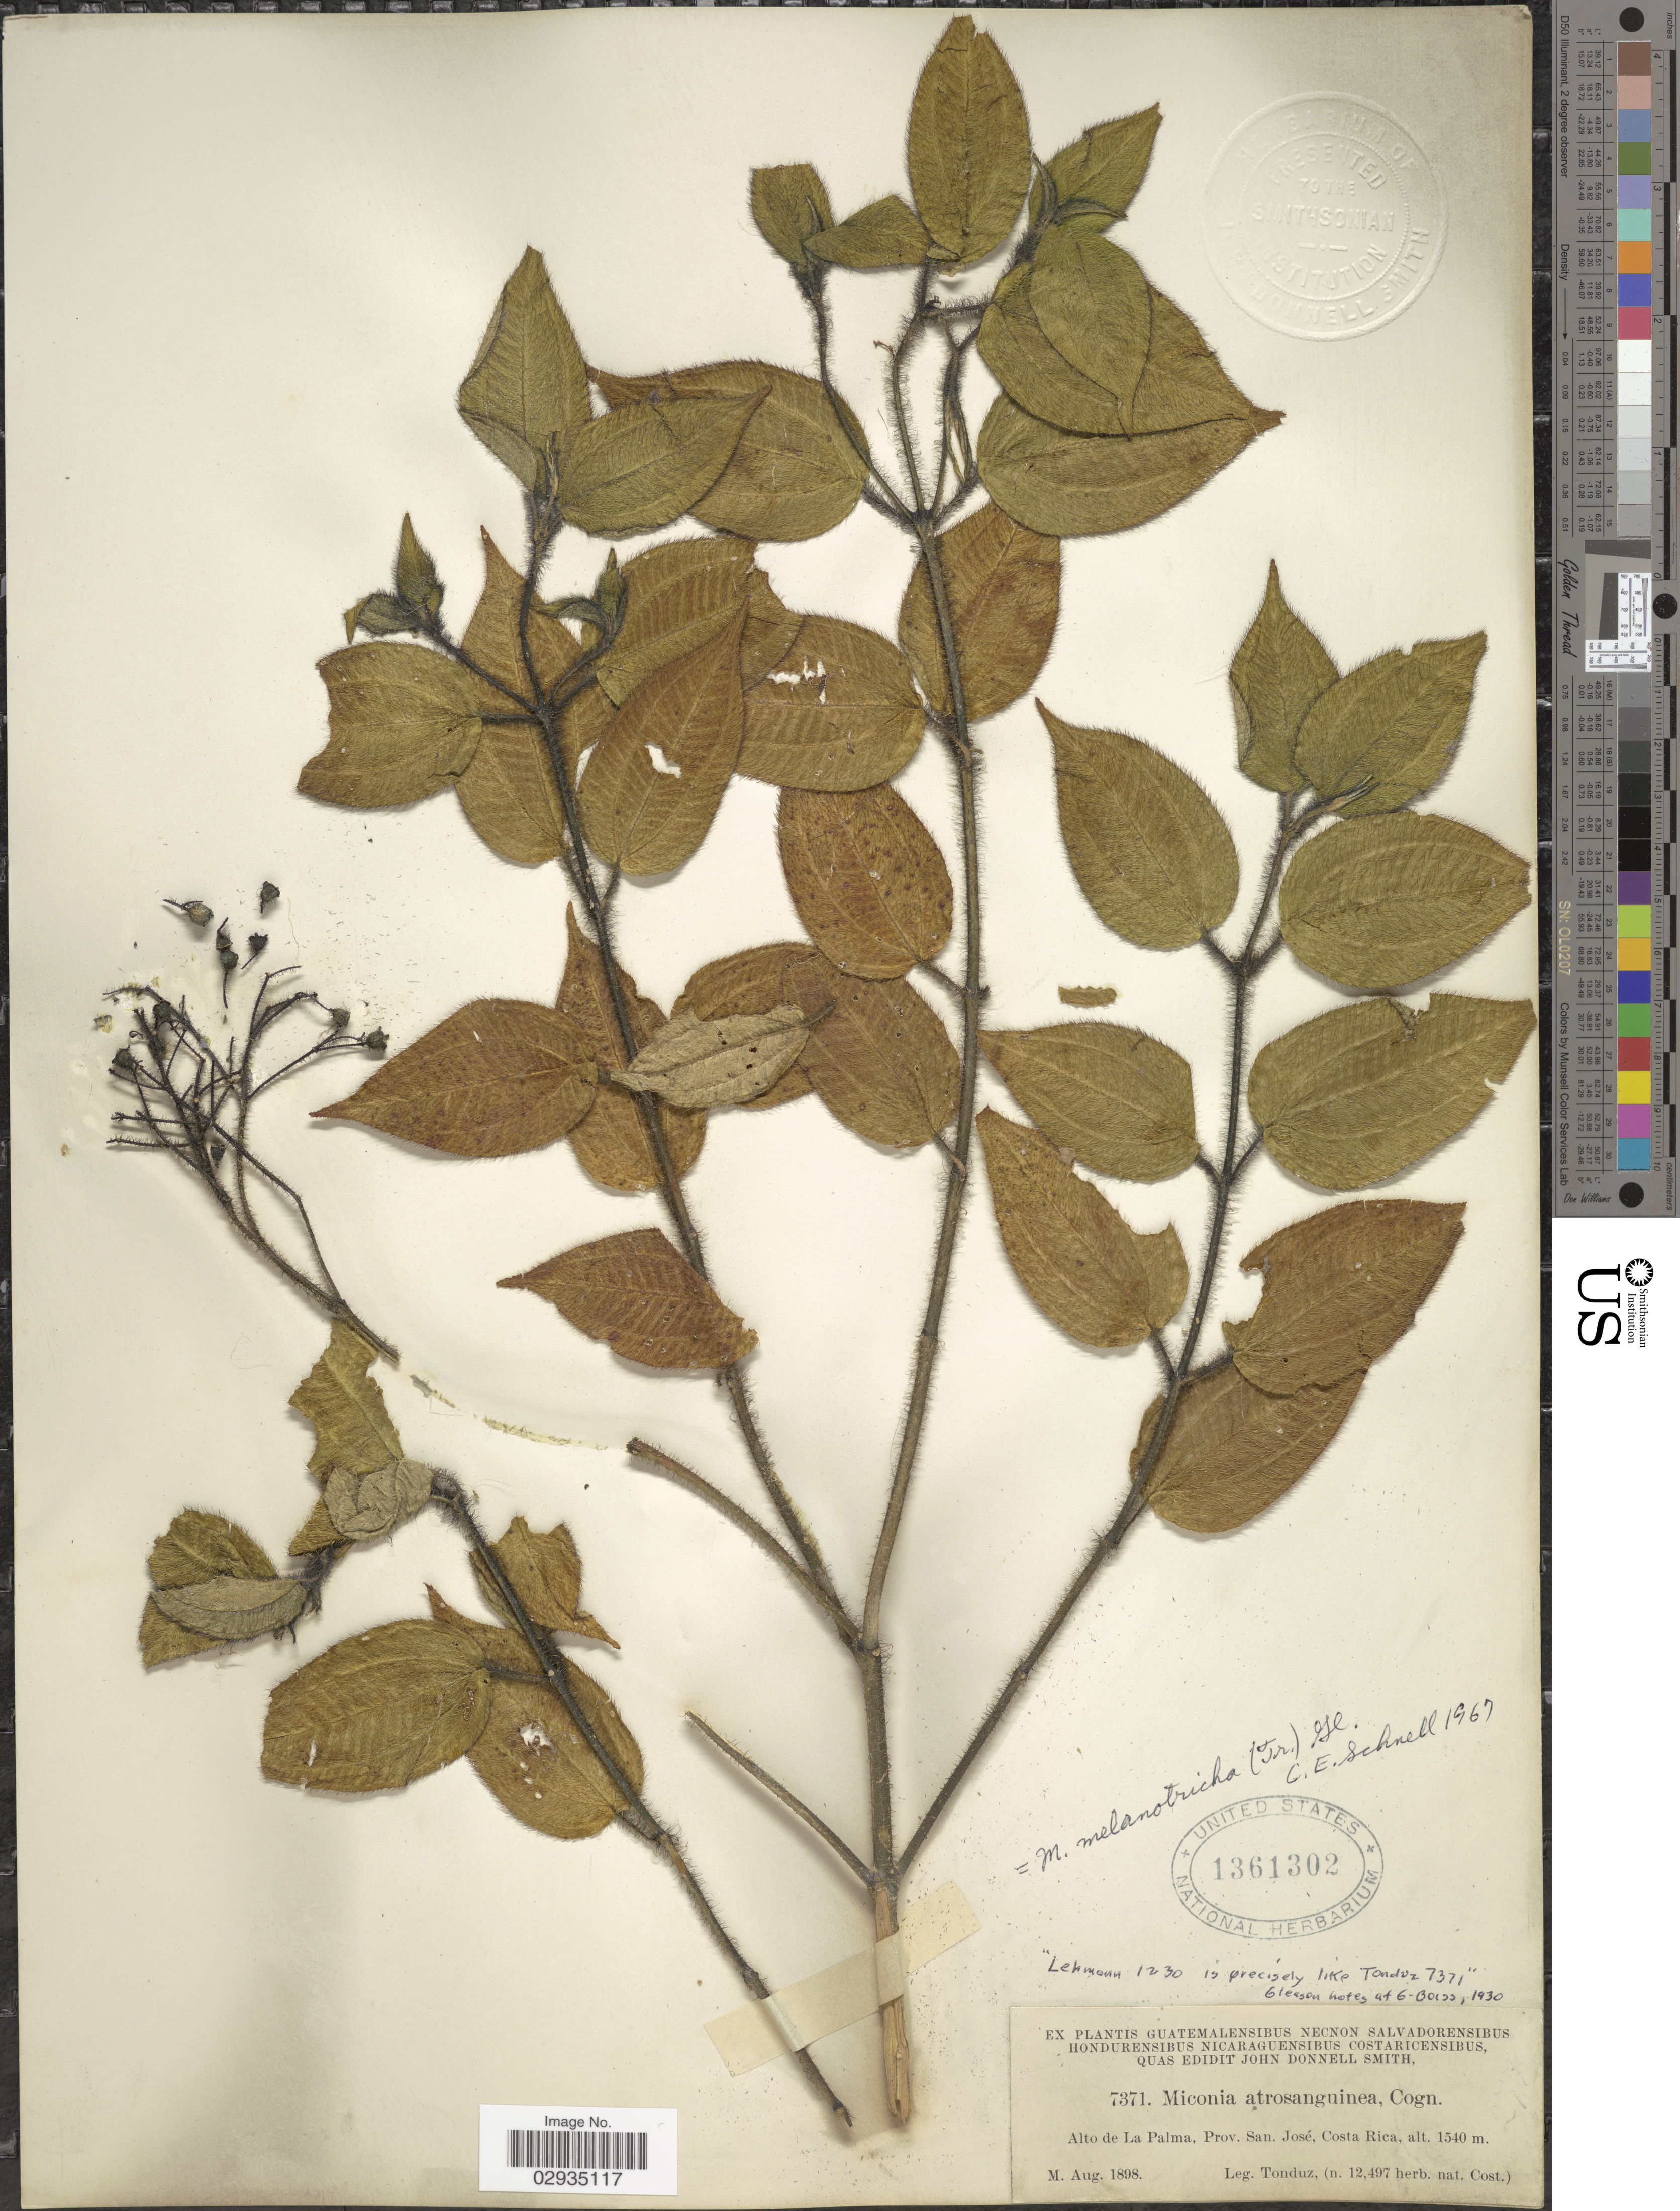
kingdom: Plantae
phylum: Tracheophyta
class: Magnoliopsida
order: Myrtales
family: Melastomataceae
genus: Miconia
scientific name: Miconia melanotricha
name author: (Triana) Gleason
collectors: Tonduz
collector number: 7371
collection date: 1898-08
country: Costa Rica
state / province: San José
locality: Alto de La Palma.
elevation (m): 1540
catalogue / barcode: US 1361302